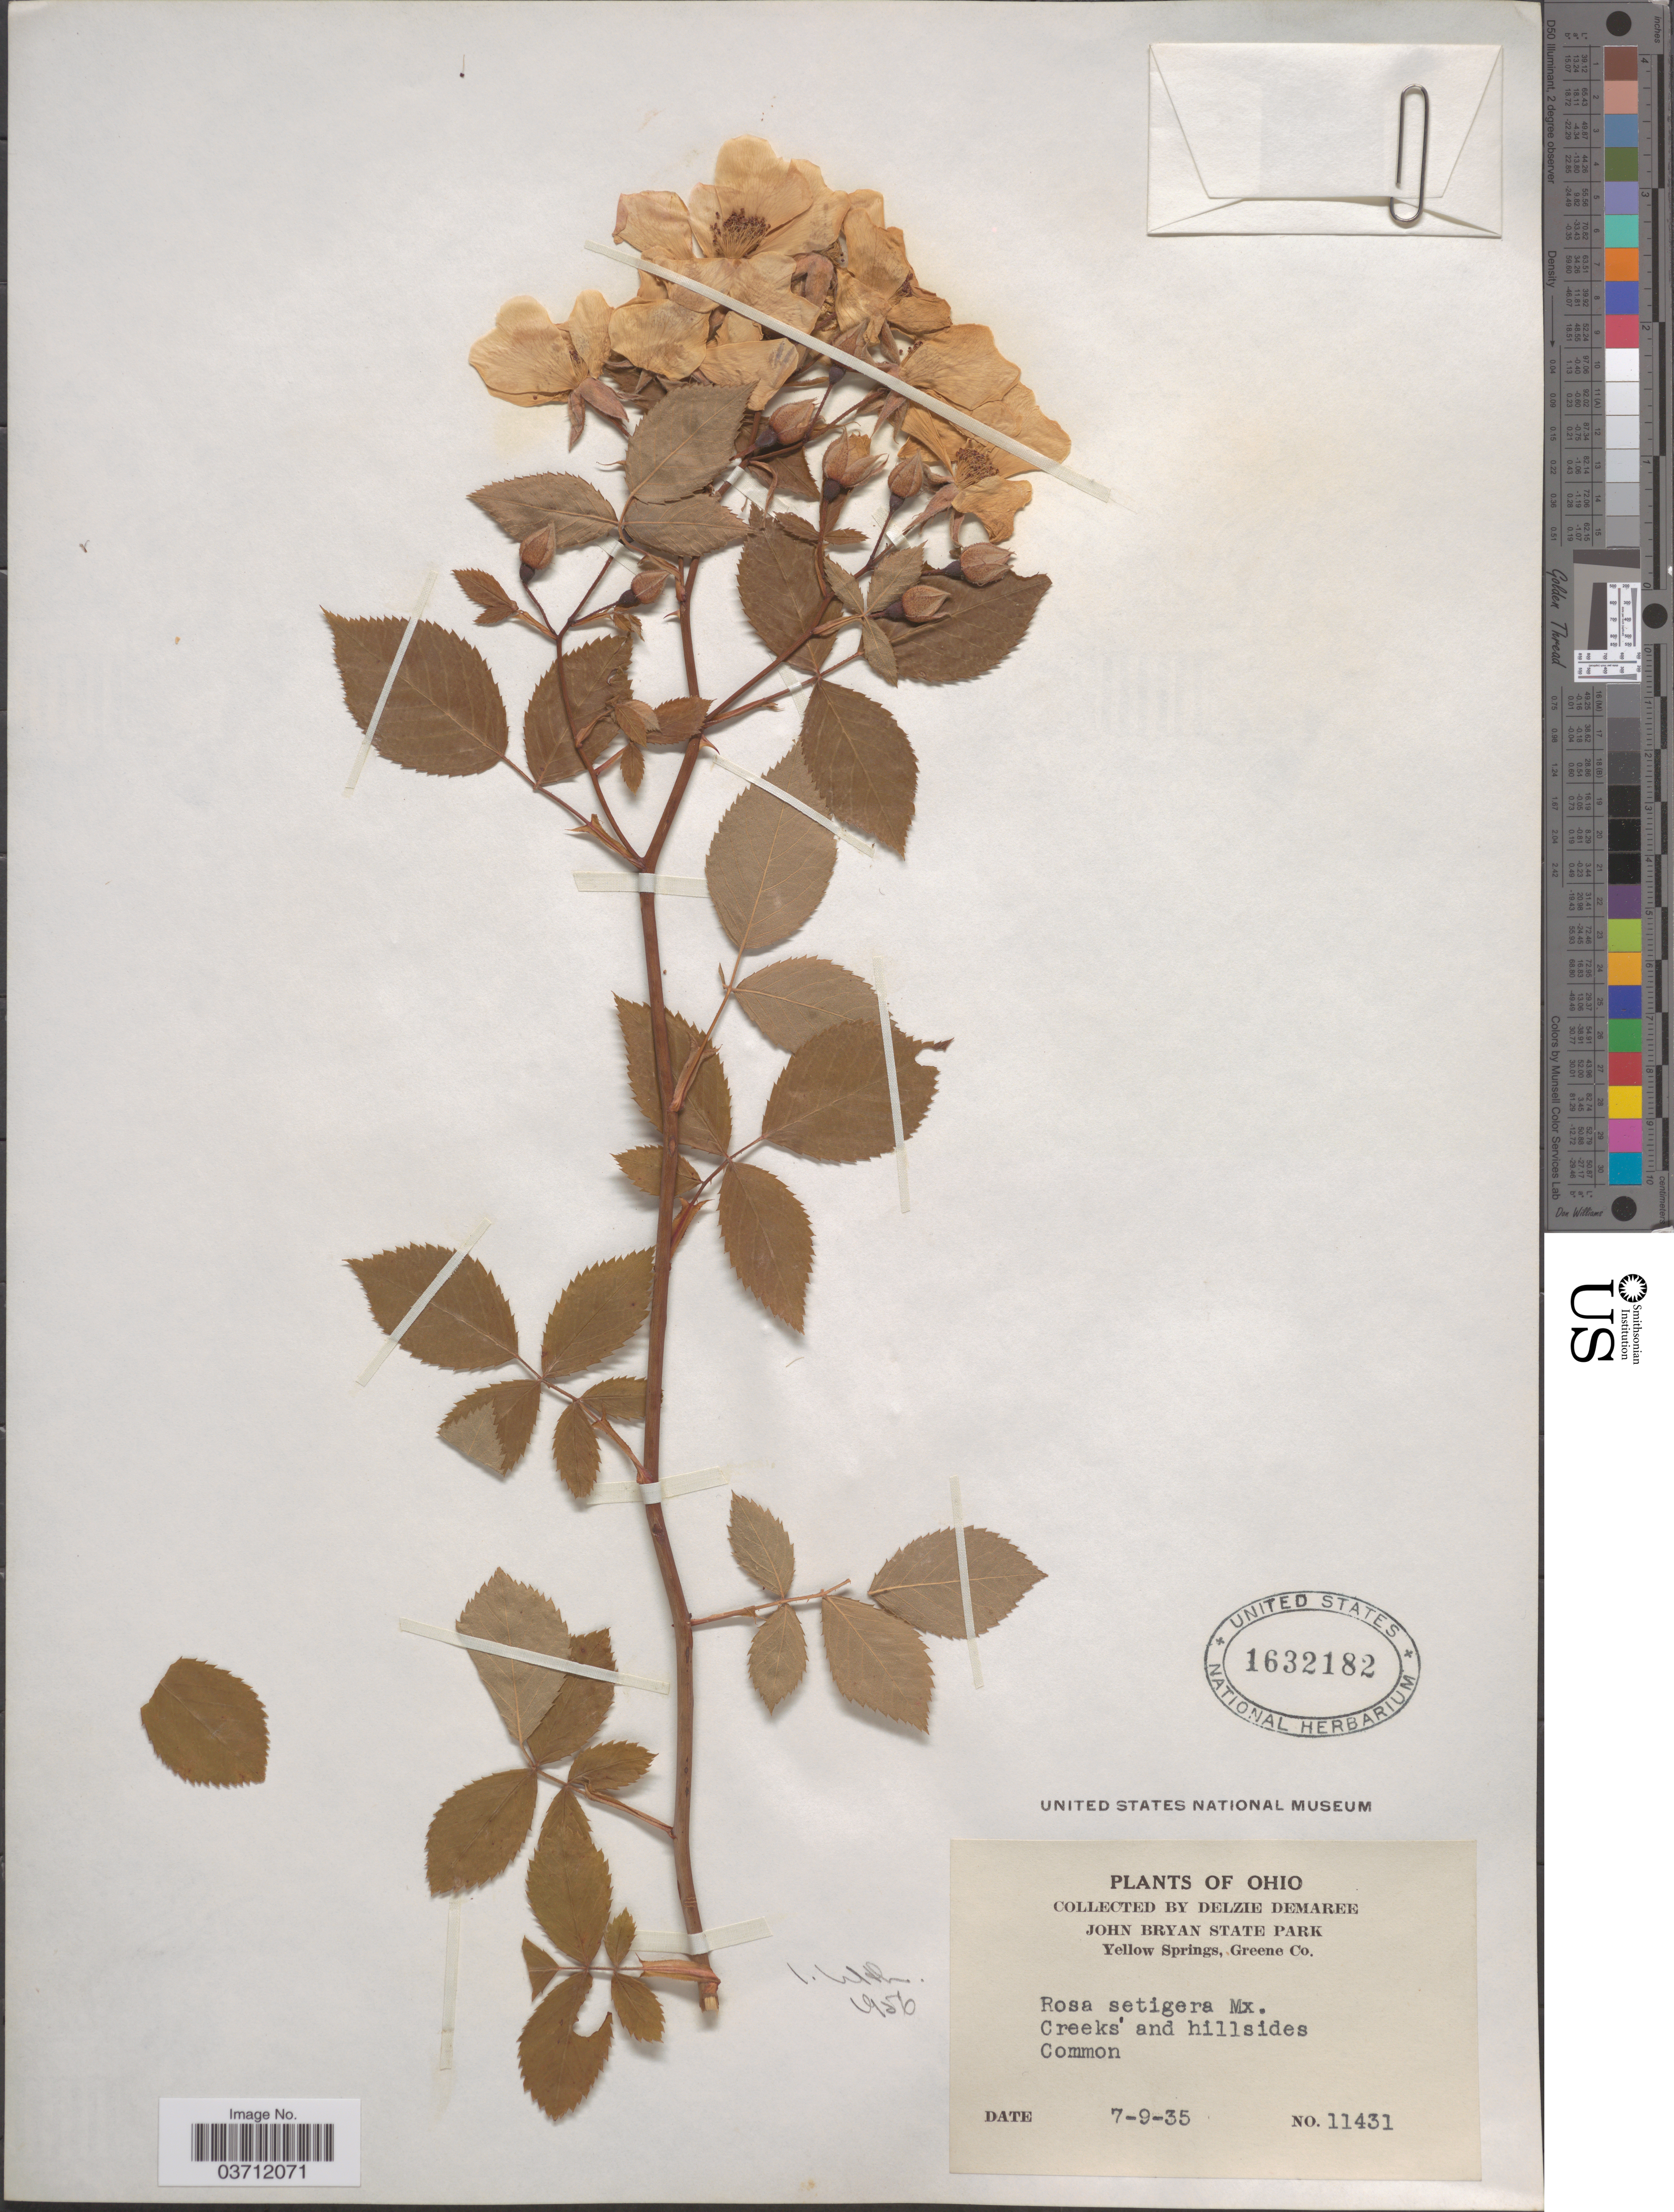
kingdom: Plantae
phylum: Tracheophyta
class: Magnoliopsida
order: Rosales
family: Rosaceae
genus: Rosa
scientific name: Rosa setigera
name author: Michx.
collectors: D. Demaree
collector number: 11431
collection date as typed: Transcribed d/m/y: 9/7/35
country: United States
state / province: Ohio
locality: John Bryan State Park. Yellow Springs, Greene Co. Creeks and hillsides.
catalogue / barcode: US 1632182